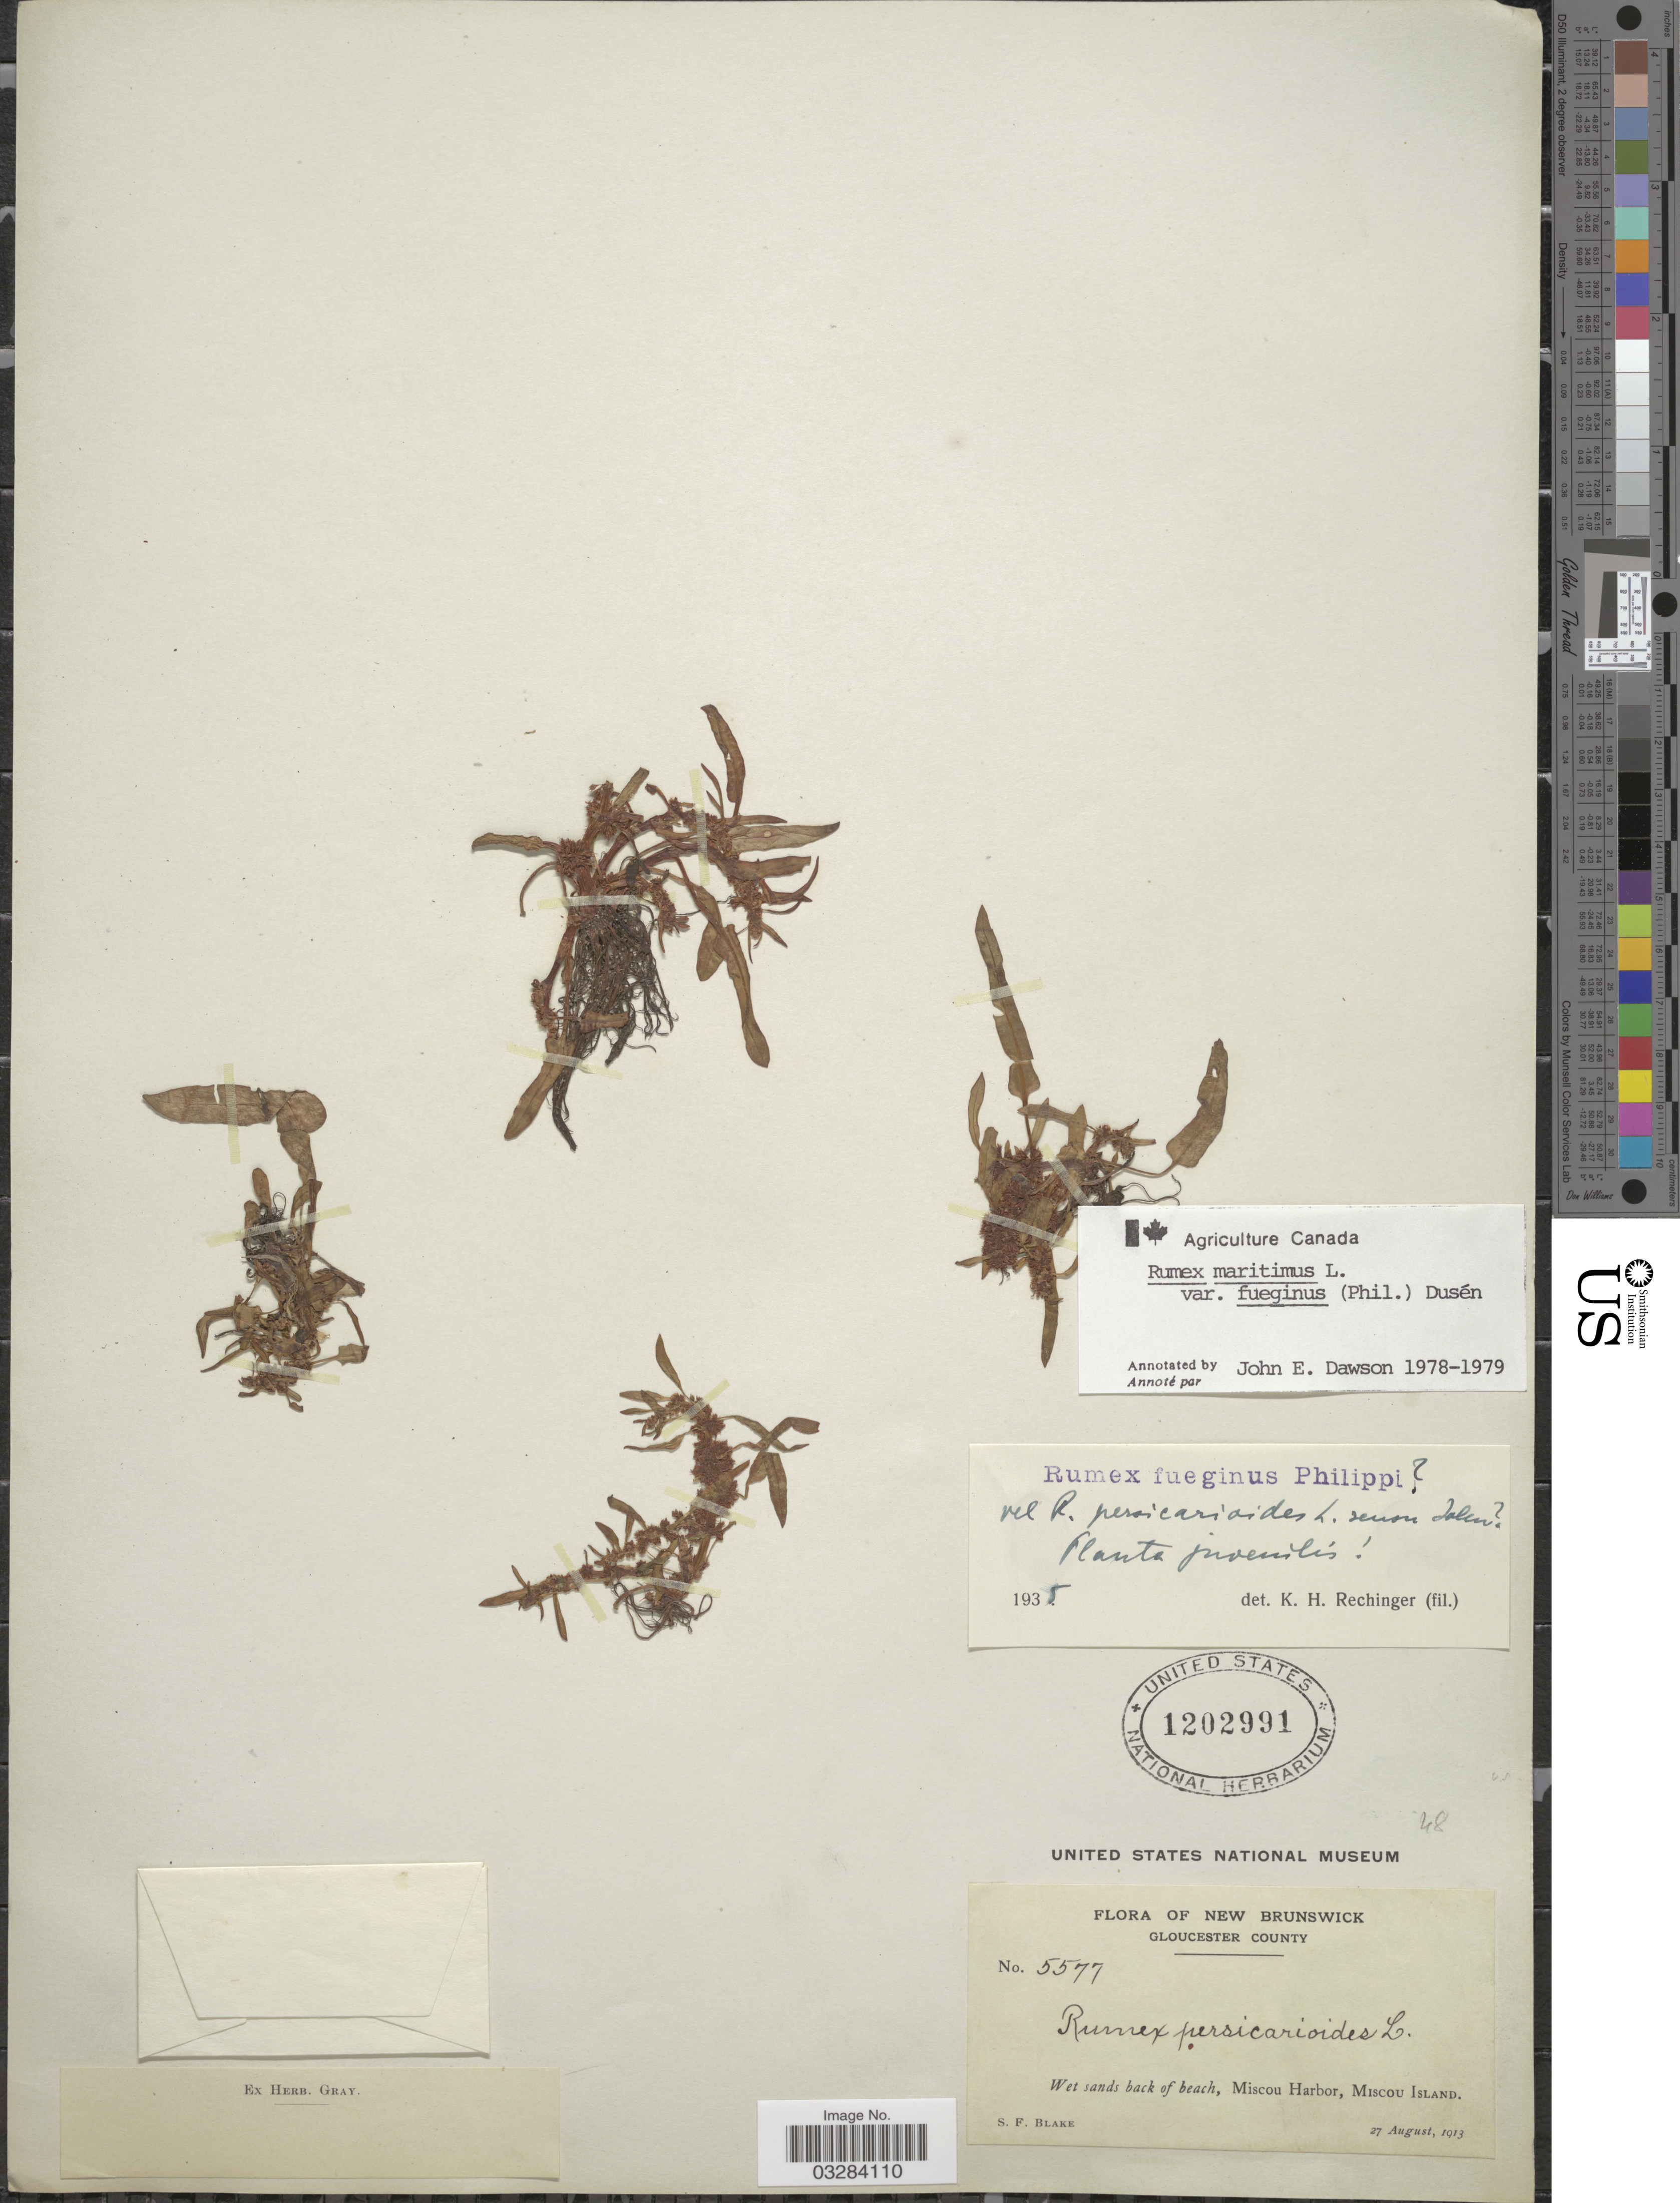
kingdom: Plantae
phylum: Tracheophyta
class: Magnoliopsida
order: Caryophyllales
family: Polygonaceae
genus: Rumex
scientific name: Rumex maritimus var. fueginus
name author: (Phil.) Dusén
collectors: S. Blake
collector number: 5577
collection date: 1913-08-27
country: Canada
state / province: New Brunswick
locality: Gloucester County. Miscou Harbor, Miscou Island.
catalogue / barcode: US 1202991